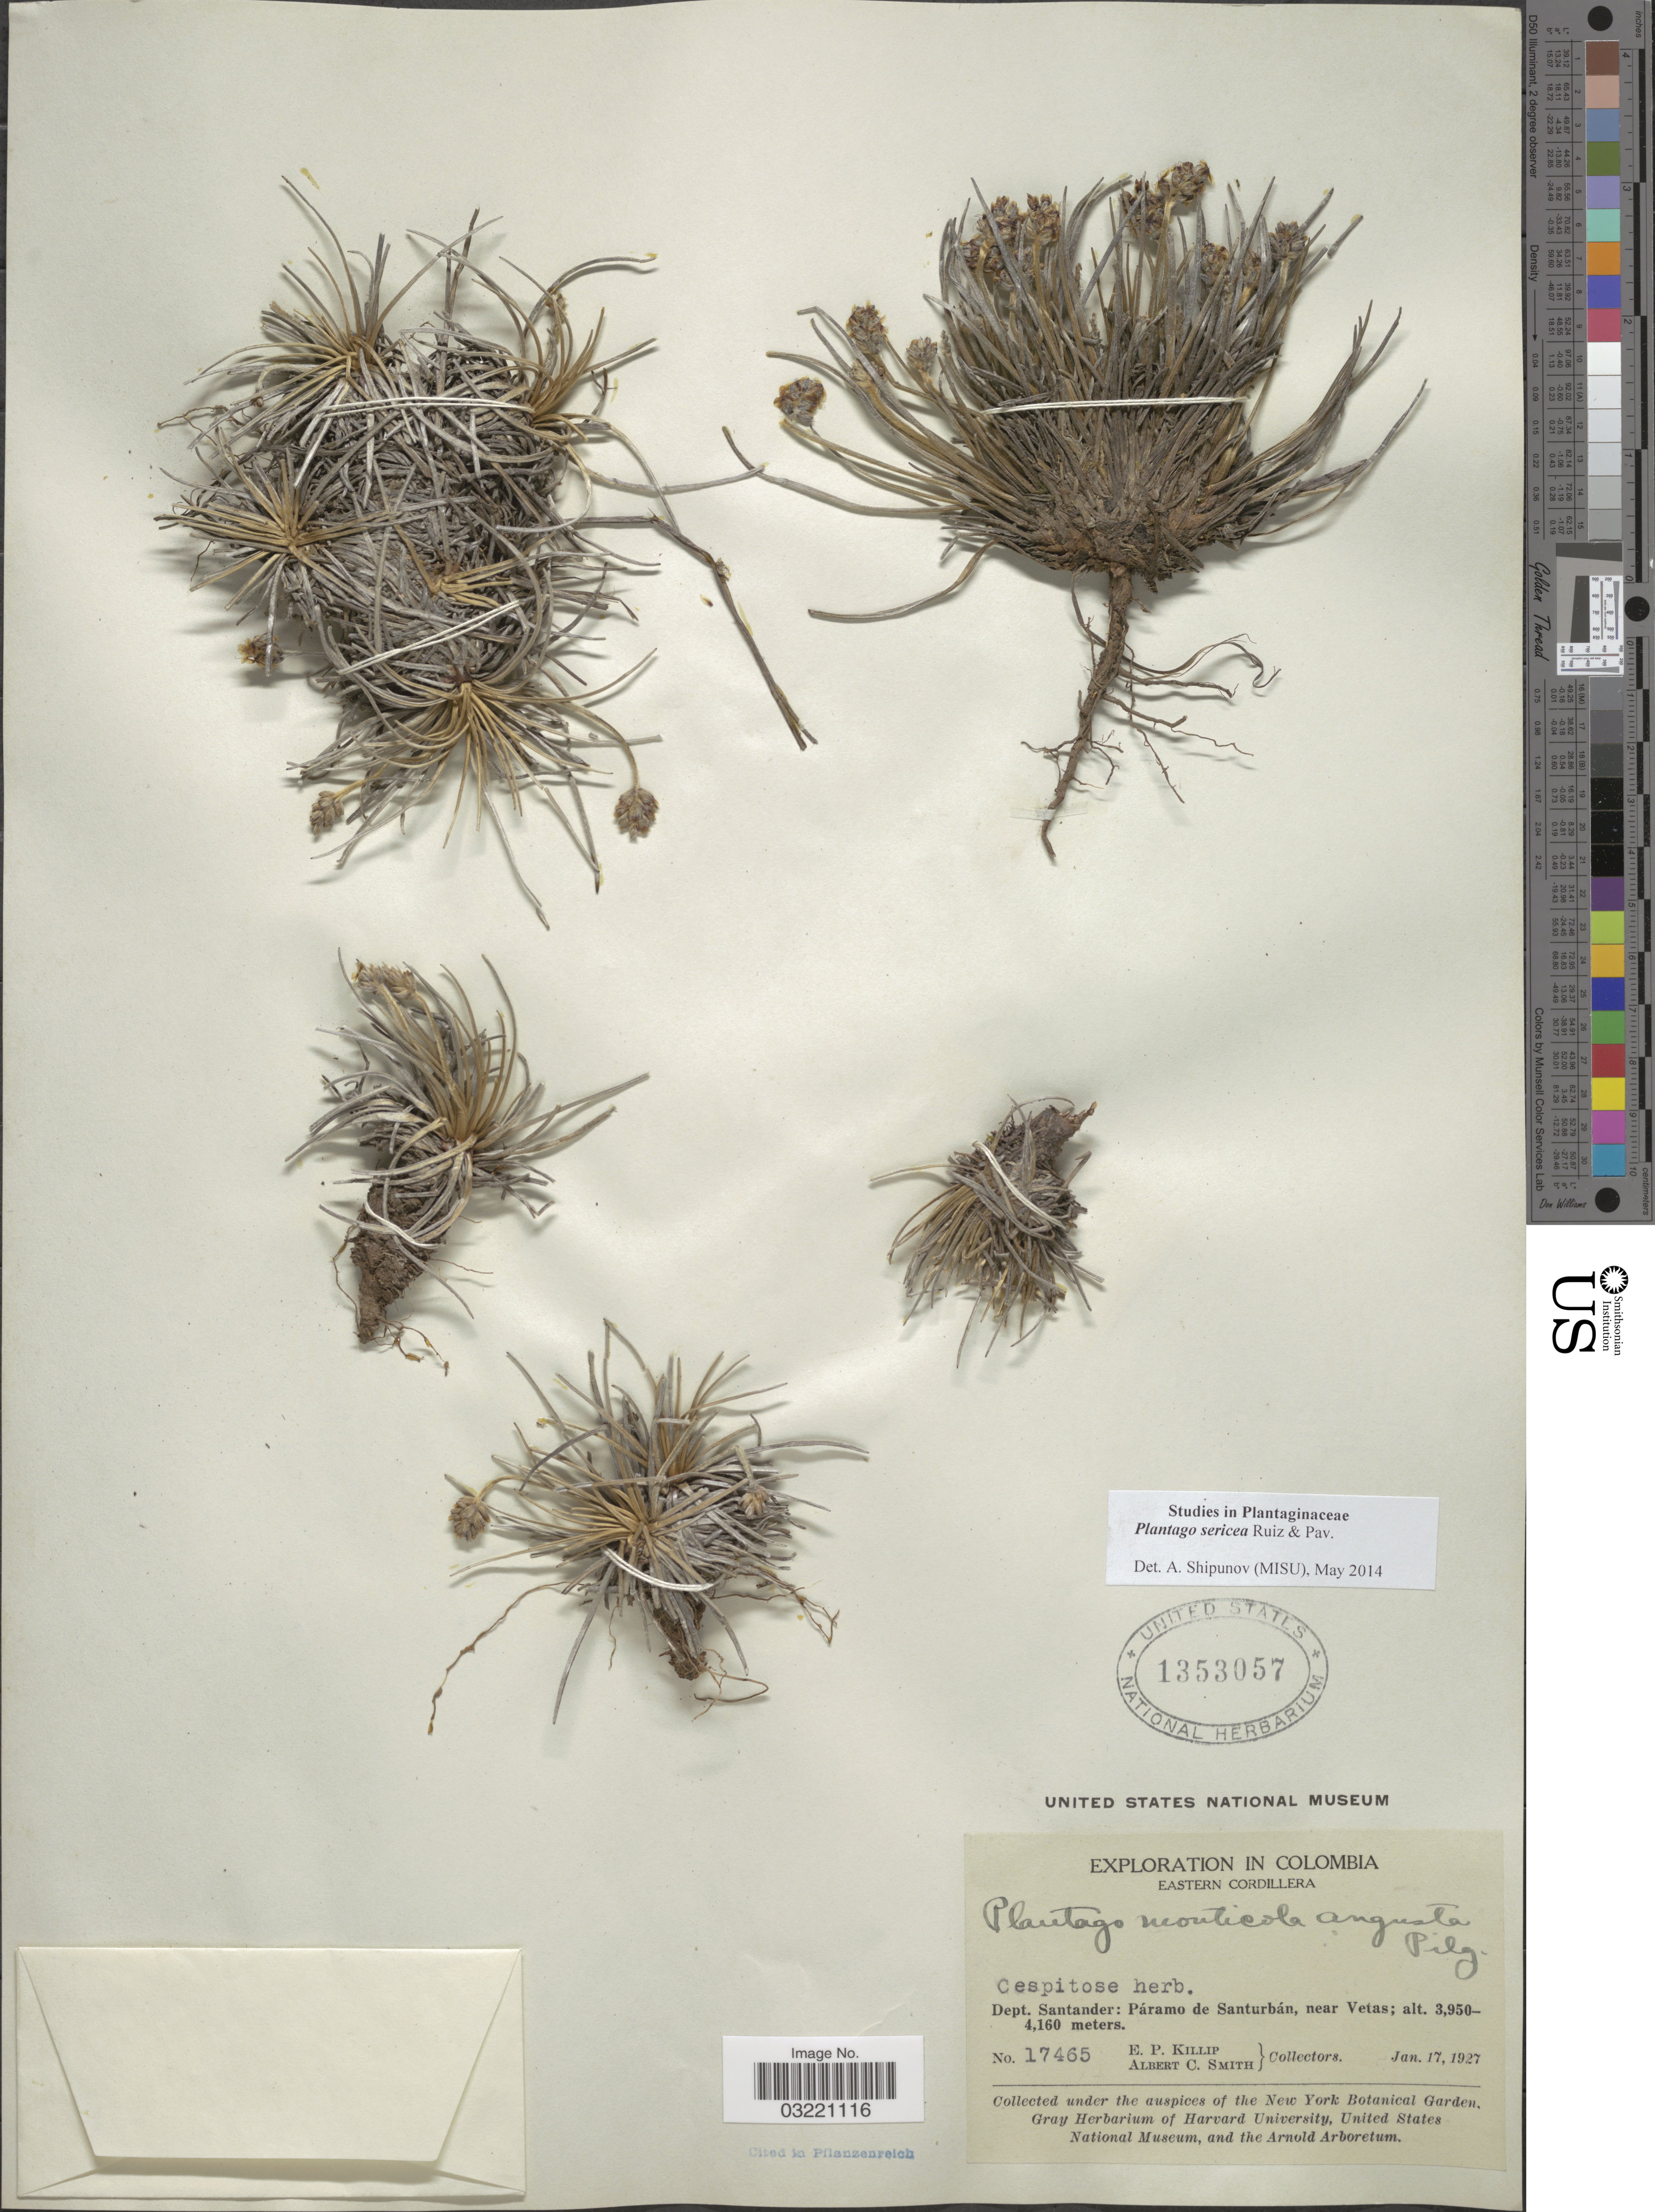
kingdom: Plantae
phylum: Tracheophyta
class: Magnoliopsida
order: Lamiales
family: Plantaginaceae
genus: Plantago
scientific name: Plantago sericea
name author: Ruiz & Pav.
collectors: E. P. Killip & A. C. Smith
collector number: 17465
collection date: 1927-01-17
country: Colombia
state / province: Santander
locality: Eastern Cordillera. Dept. Santander: Páramo de Santurbán, near Vetas.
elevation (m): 3950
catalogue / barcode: US 1353057